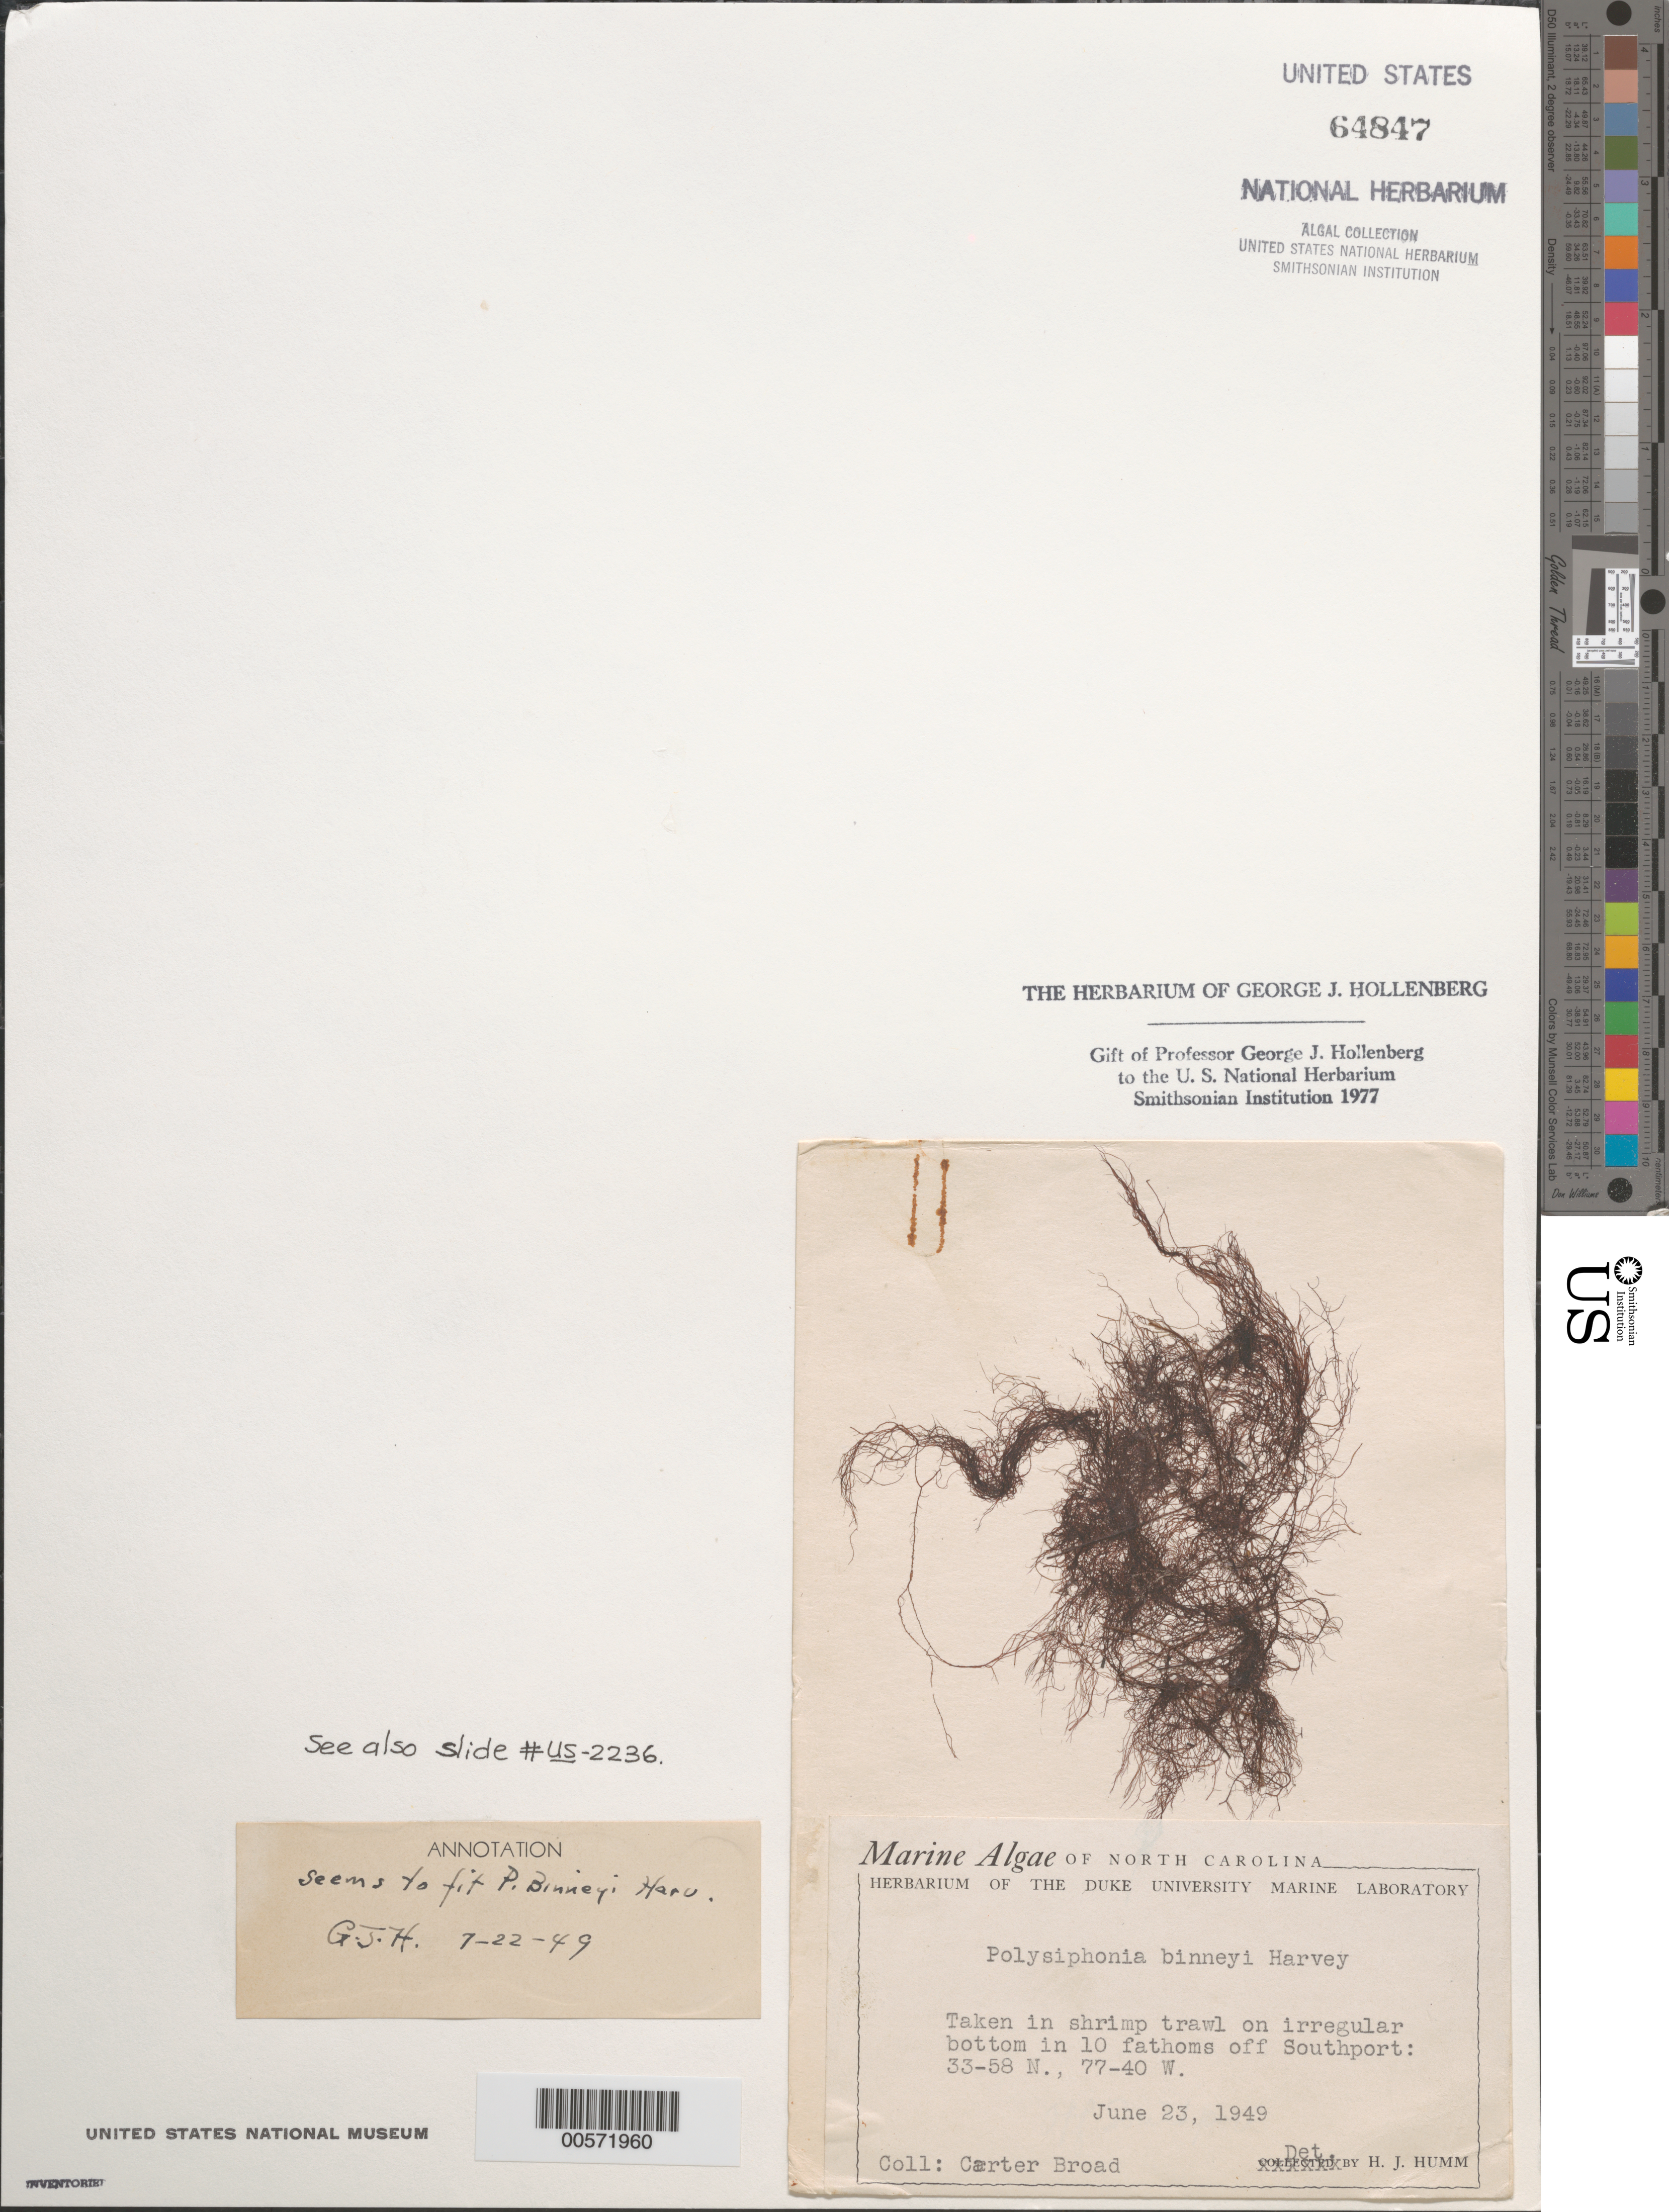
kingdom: Plantae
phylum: Rhodophyta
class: Florideophyceae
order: Ceramiales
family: Rhodomelaceae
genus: Polysiphonia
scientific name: Polysiphonia binneyi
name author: Harv.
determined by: Hollenberg, George J.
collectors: C. Broad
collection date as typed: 23 Jun 1949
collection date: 1949-06-23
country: United States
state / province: North Carolina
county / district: Brunswick County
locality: Off Southport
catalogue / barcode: US 64847